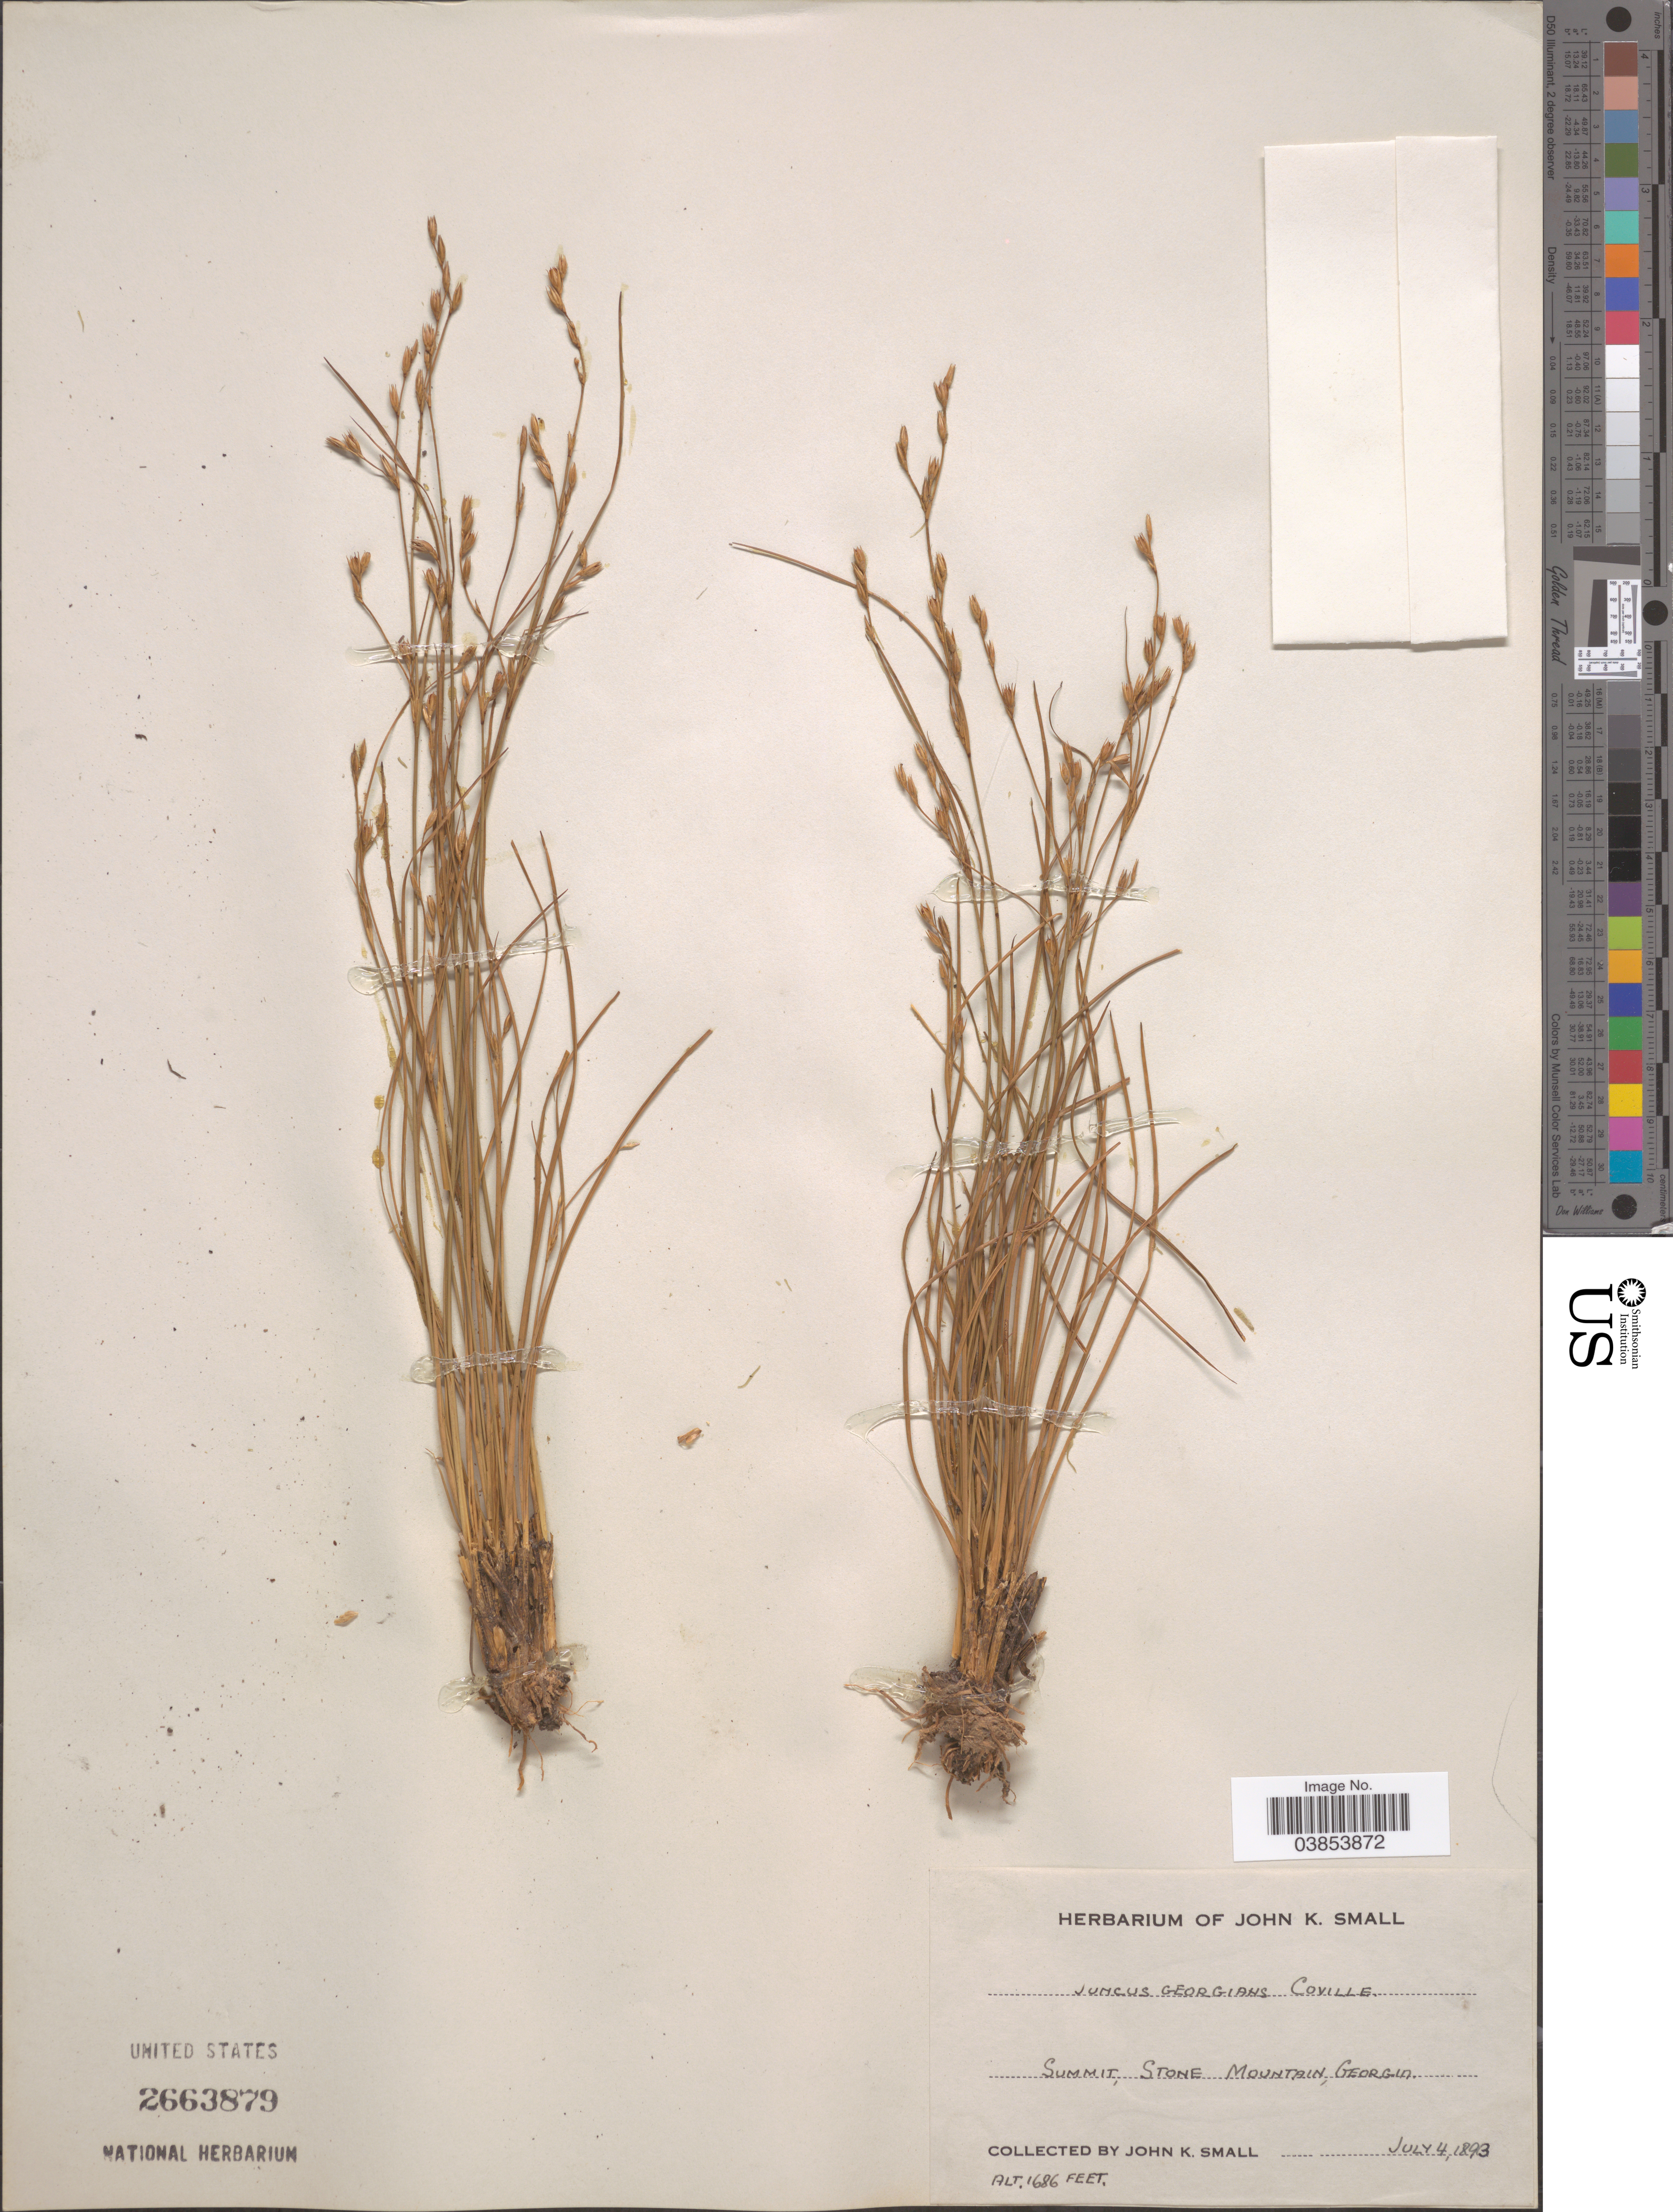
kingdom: Plantae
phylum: Tracheophyta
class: Liliopsida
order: Poales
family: Juncaceae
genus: Juncus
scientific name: Juncus georgianus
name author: Coville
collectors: J. K. Small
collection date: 1893-07-04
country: United States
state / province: Georgia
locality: Summit, Stone Mountain.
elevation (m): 514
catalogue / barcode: US 2663879